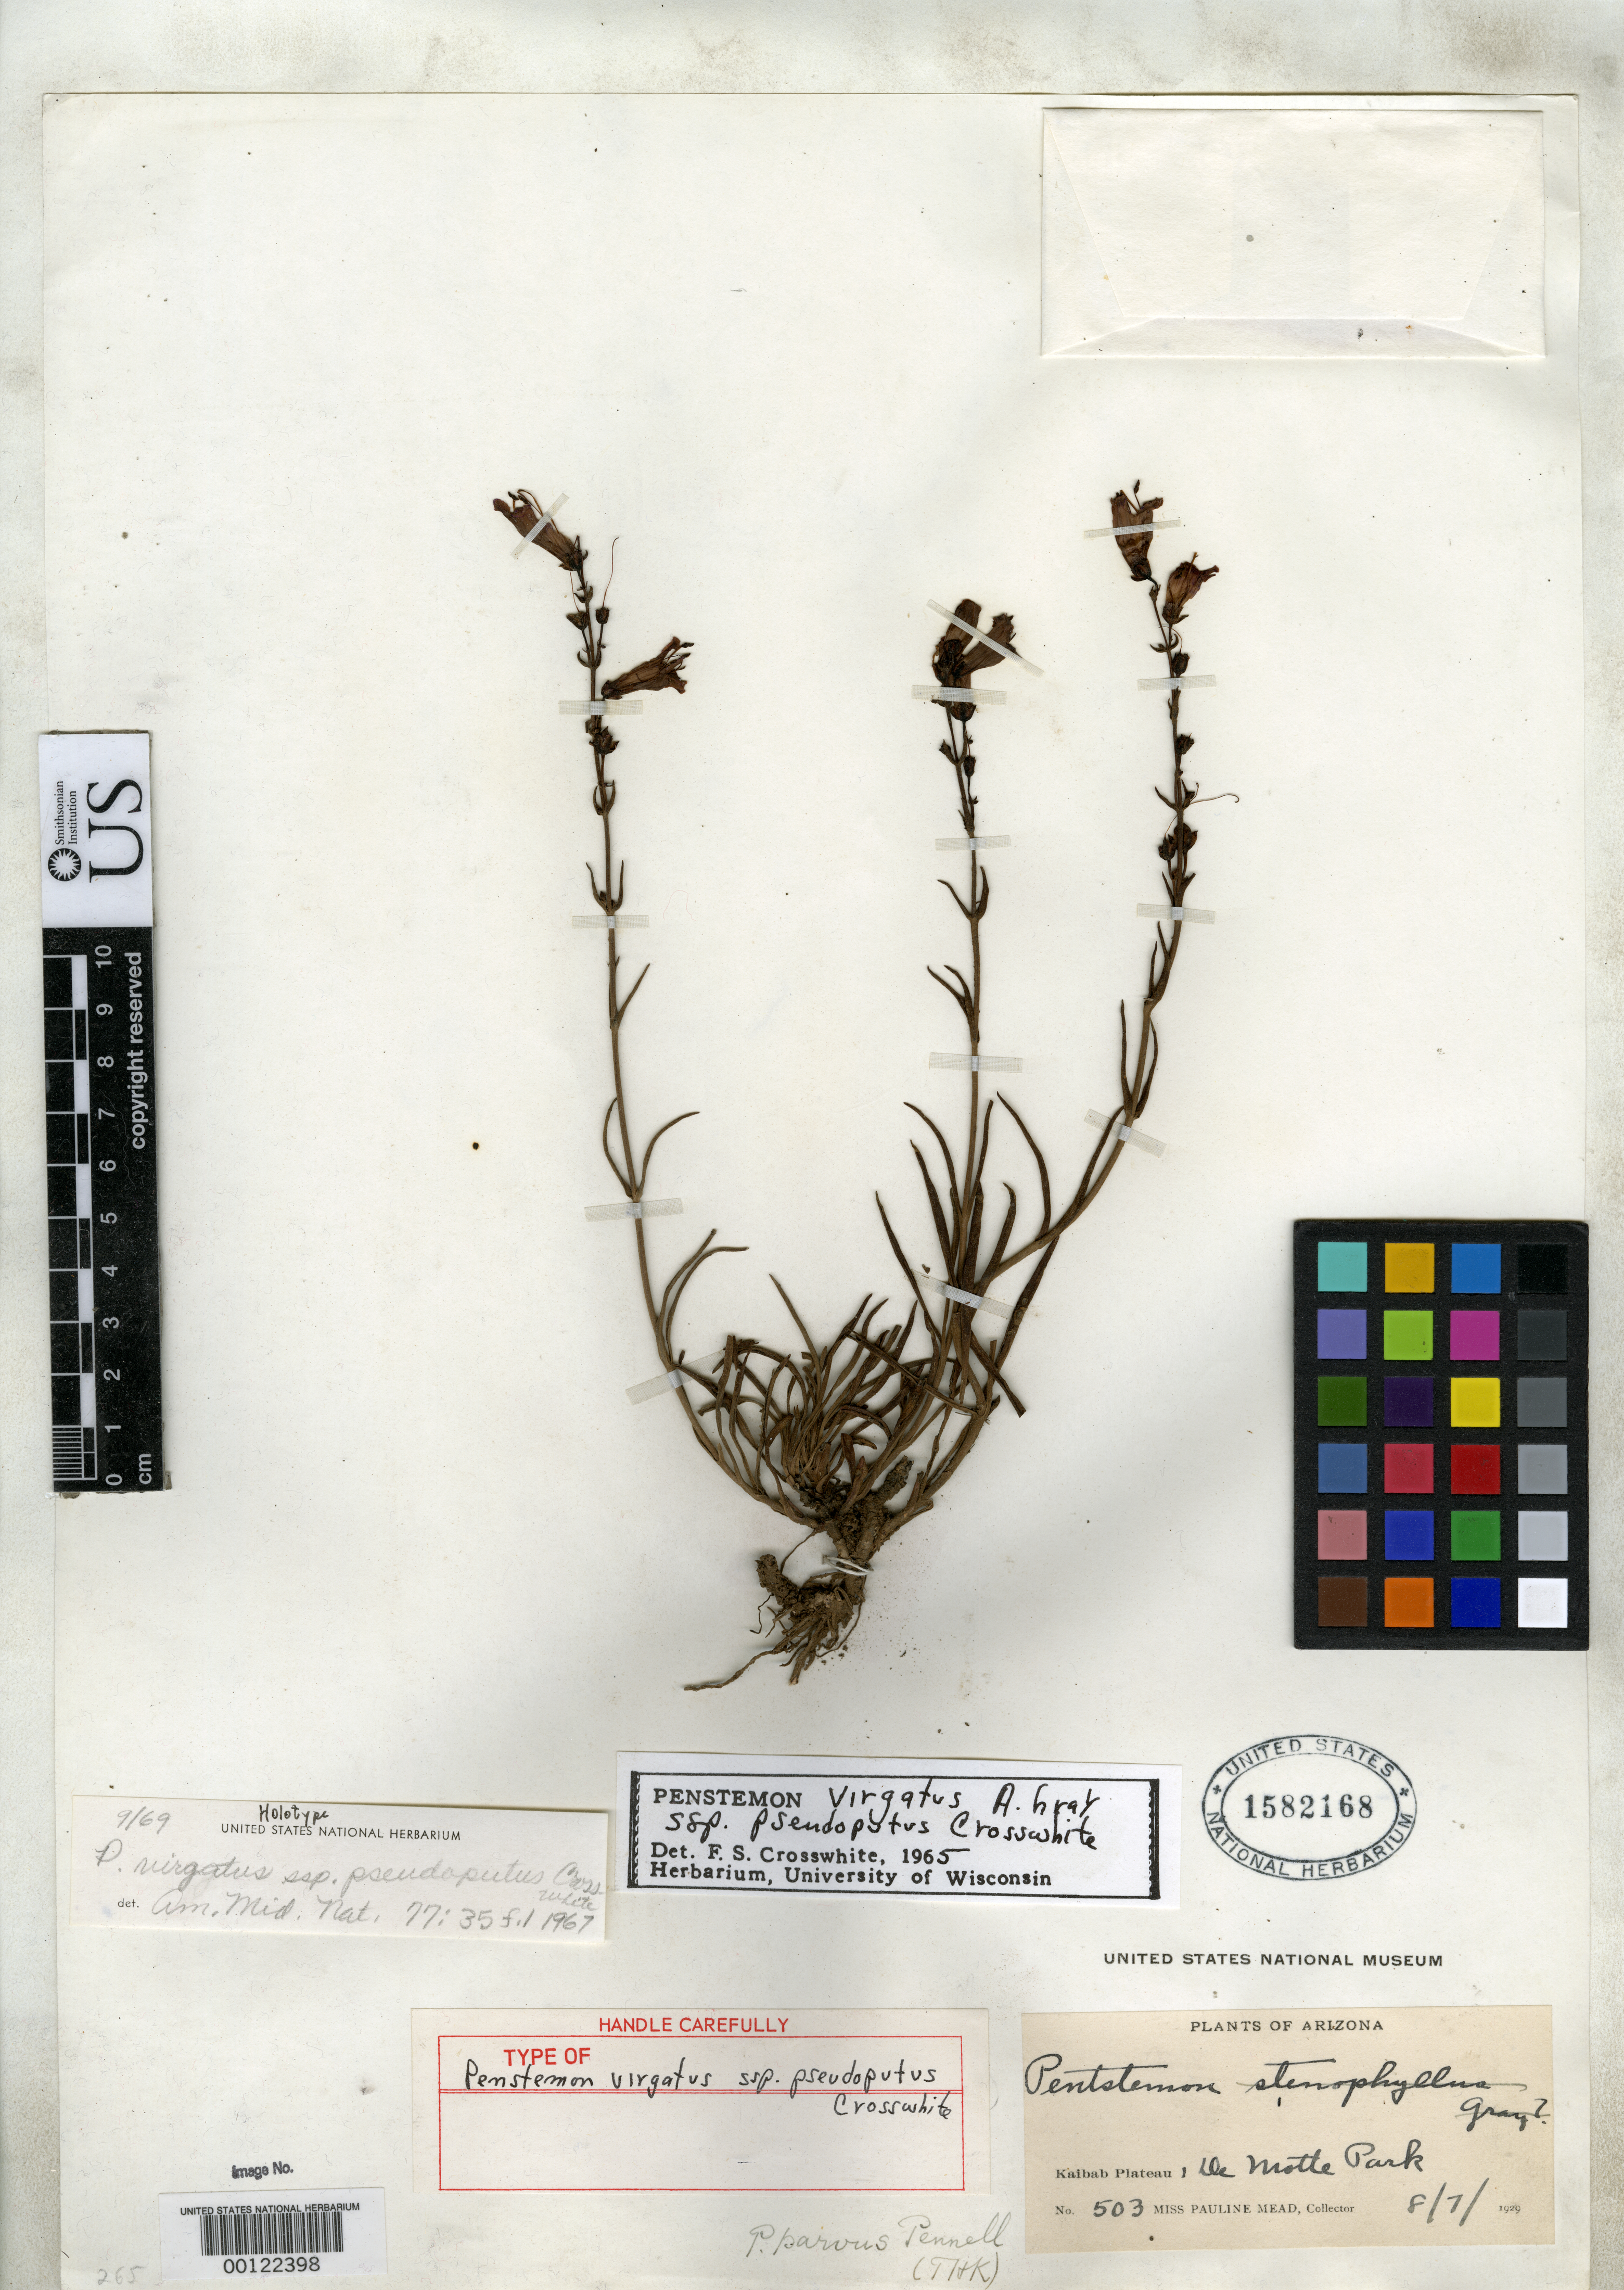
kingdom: Plantae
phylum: Tracheophyta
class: Magnoliopsida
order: Lamiales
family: Plantaginaceae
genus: Penstemon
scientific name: Penstemon virgatus subsp. pseudoputus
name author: Crosswh.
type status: Holotype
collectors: P. Mead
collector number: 503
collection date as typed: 07 Aug 1929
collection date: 1929-08-07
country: United States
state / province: Arizona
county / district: Coconino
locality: Kaibab Plateau; Demotte Park.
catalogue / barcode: US 1582168